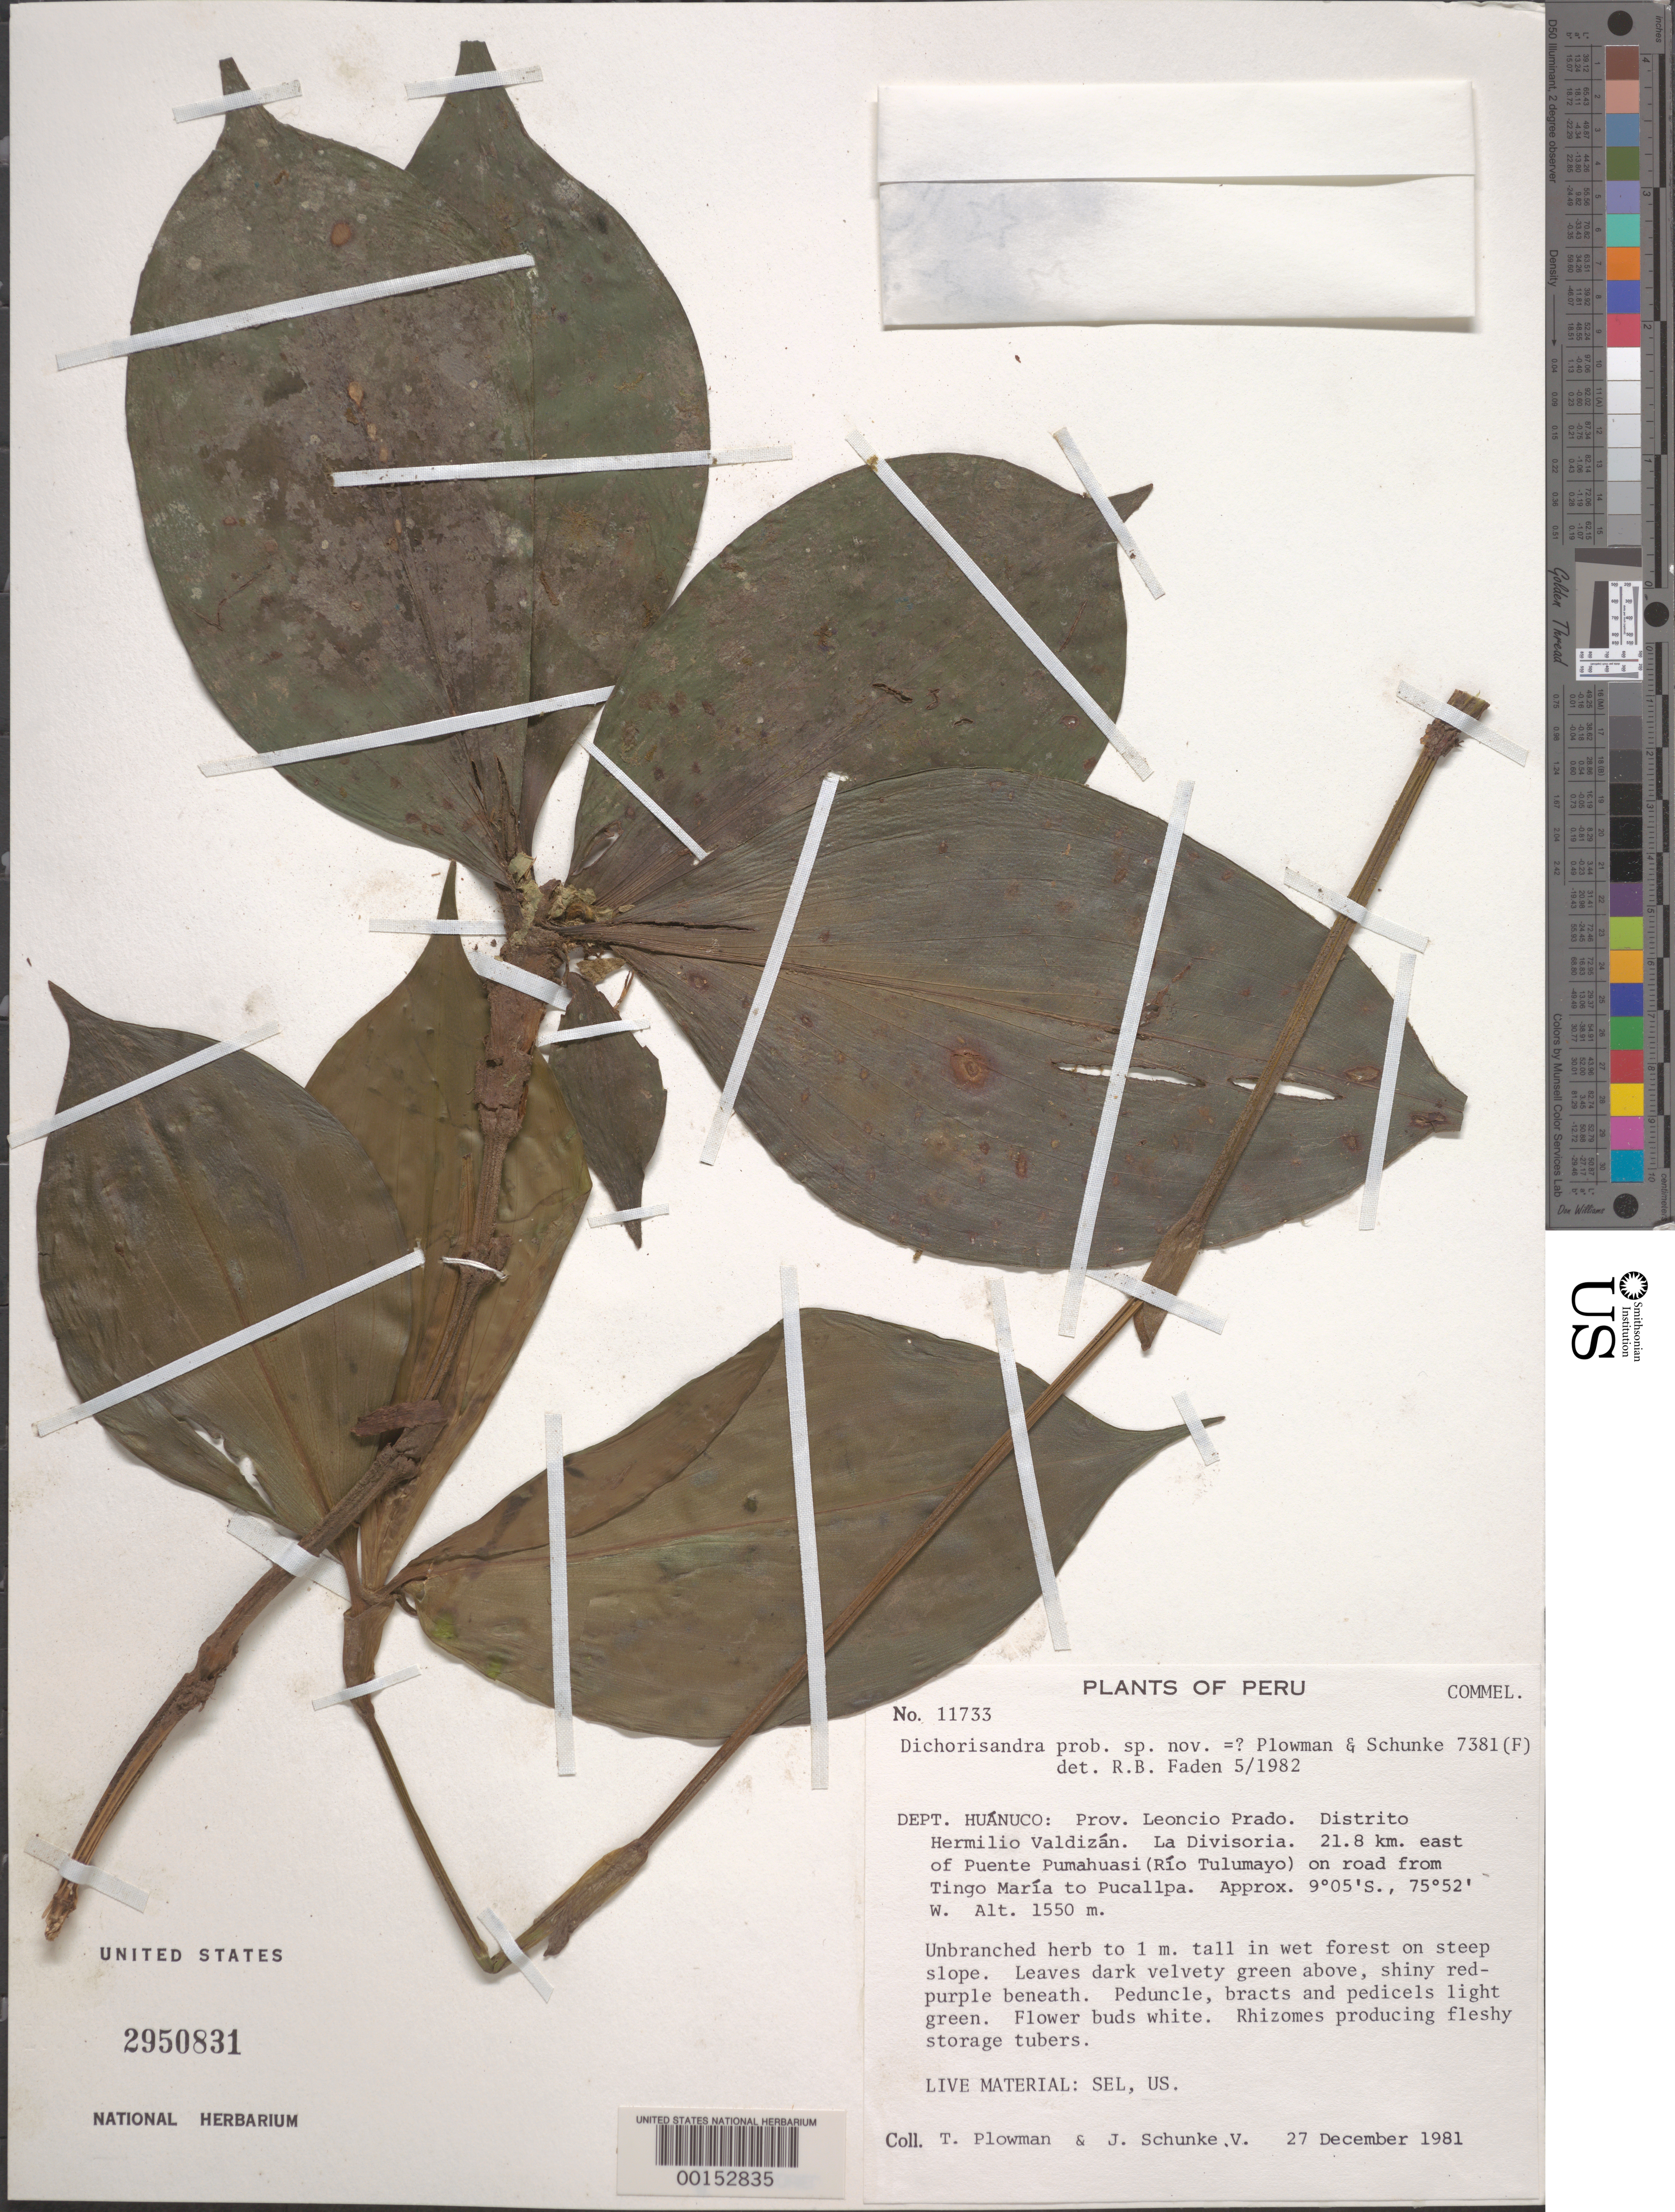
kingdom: Plantae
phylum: Tracheophyta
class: Liliopsida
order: Commelinales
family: Commelinaceae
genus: Dichorisandra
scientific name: Dichorisandra sp.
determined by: Faden, Robert B., (US), Smithsonian Institution - National Museum of Natural History (UNITED STATES)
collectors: T. Plowman & J. M. Schunke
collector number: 11733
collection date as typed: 27 Dec 1981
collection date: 1981-12-27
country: Peru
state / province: Huánuco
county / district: Leoncio Prado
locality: Hermilio Valdizán, La Divisoria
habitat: Roadside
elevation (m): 1550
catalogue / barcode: US 2950831